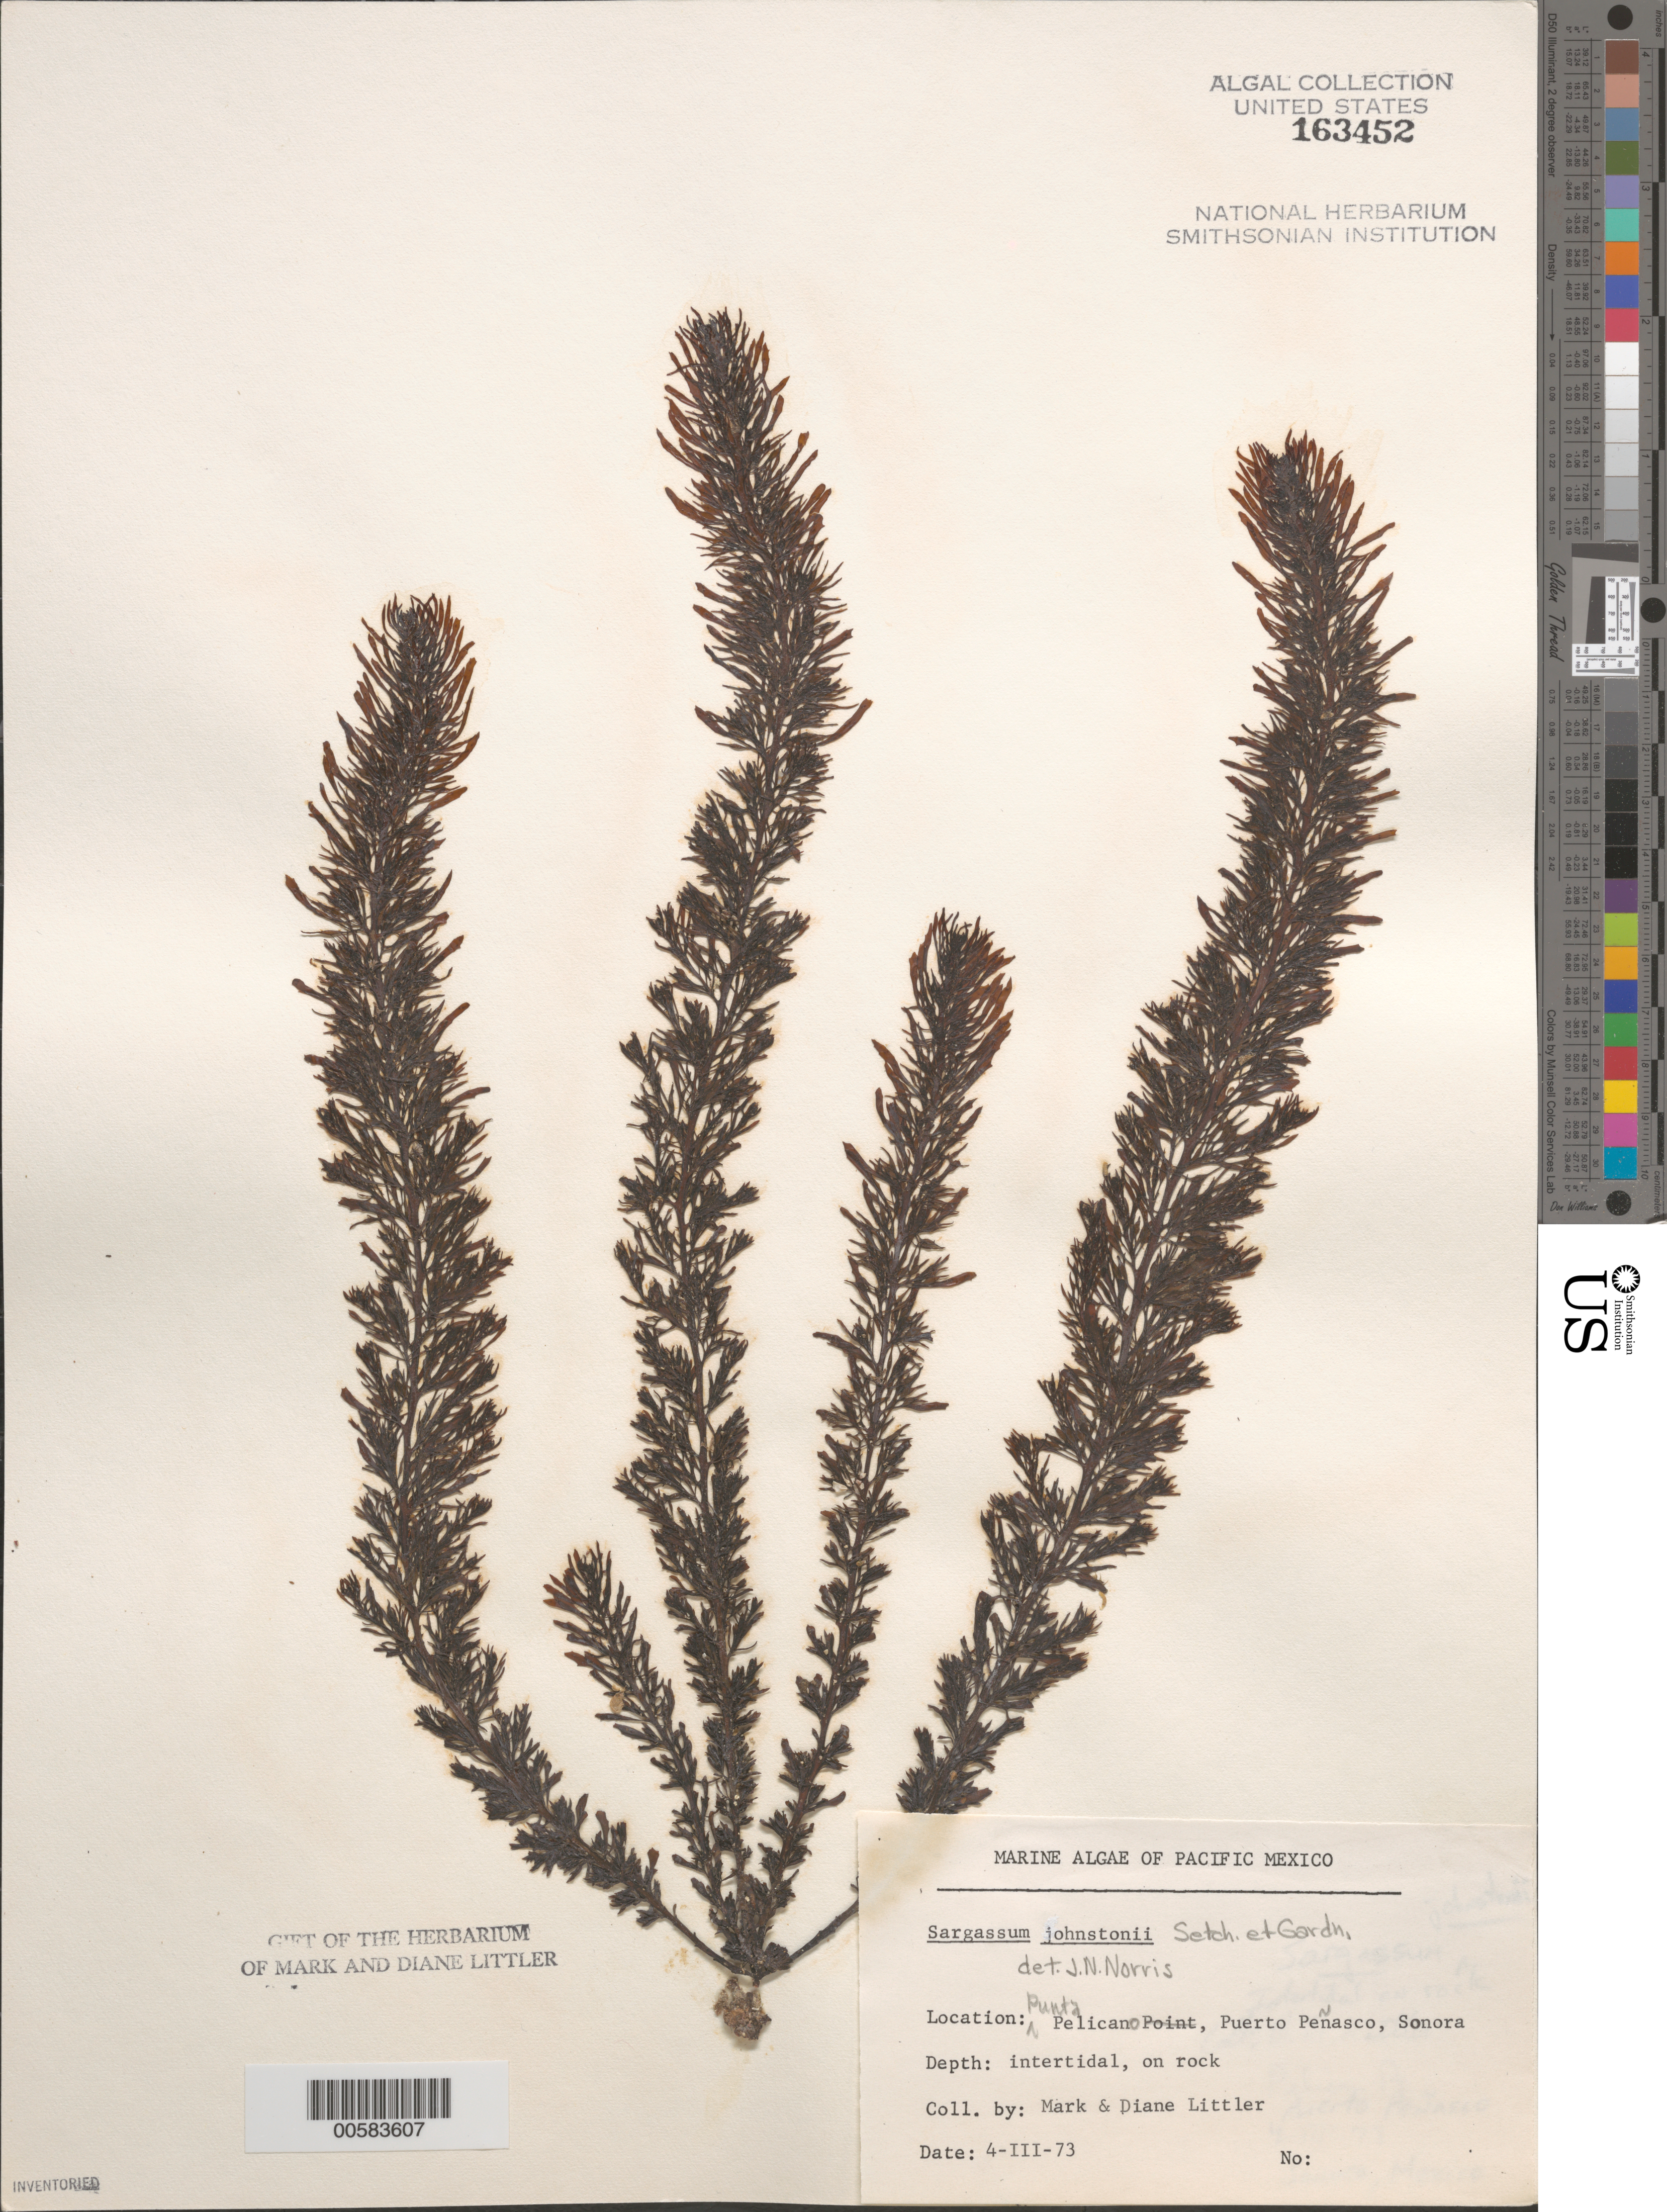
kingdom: Chromista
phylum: Ochrophyta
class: Phaeophyceae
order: Fucales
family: Sargassaceae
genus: Sargassum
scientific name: Sargassum johnstonii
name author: Setchell & N.L. Gardner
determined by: Norris, James N.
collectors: M. M. Littler & D. S. Littler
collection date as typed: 04 Mar 1973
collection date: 1973-03-04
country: Mexico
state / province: Sonora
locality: Punta Pelicano, Puerto Penasco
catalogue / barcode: US 163452